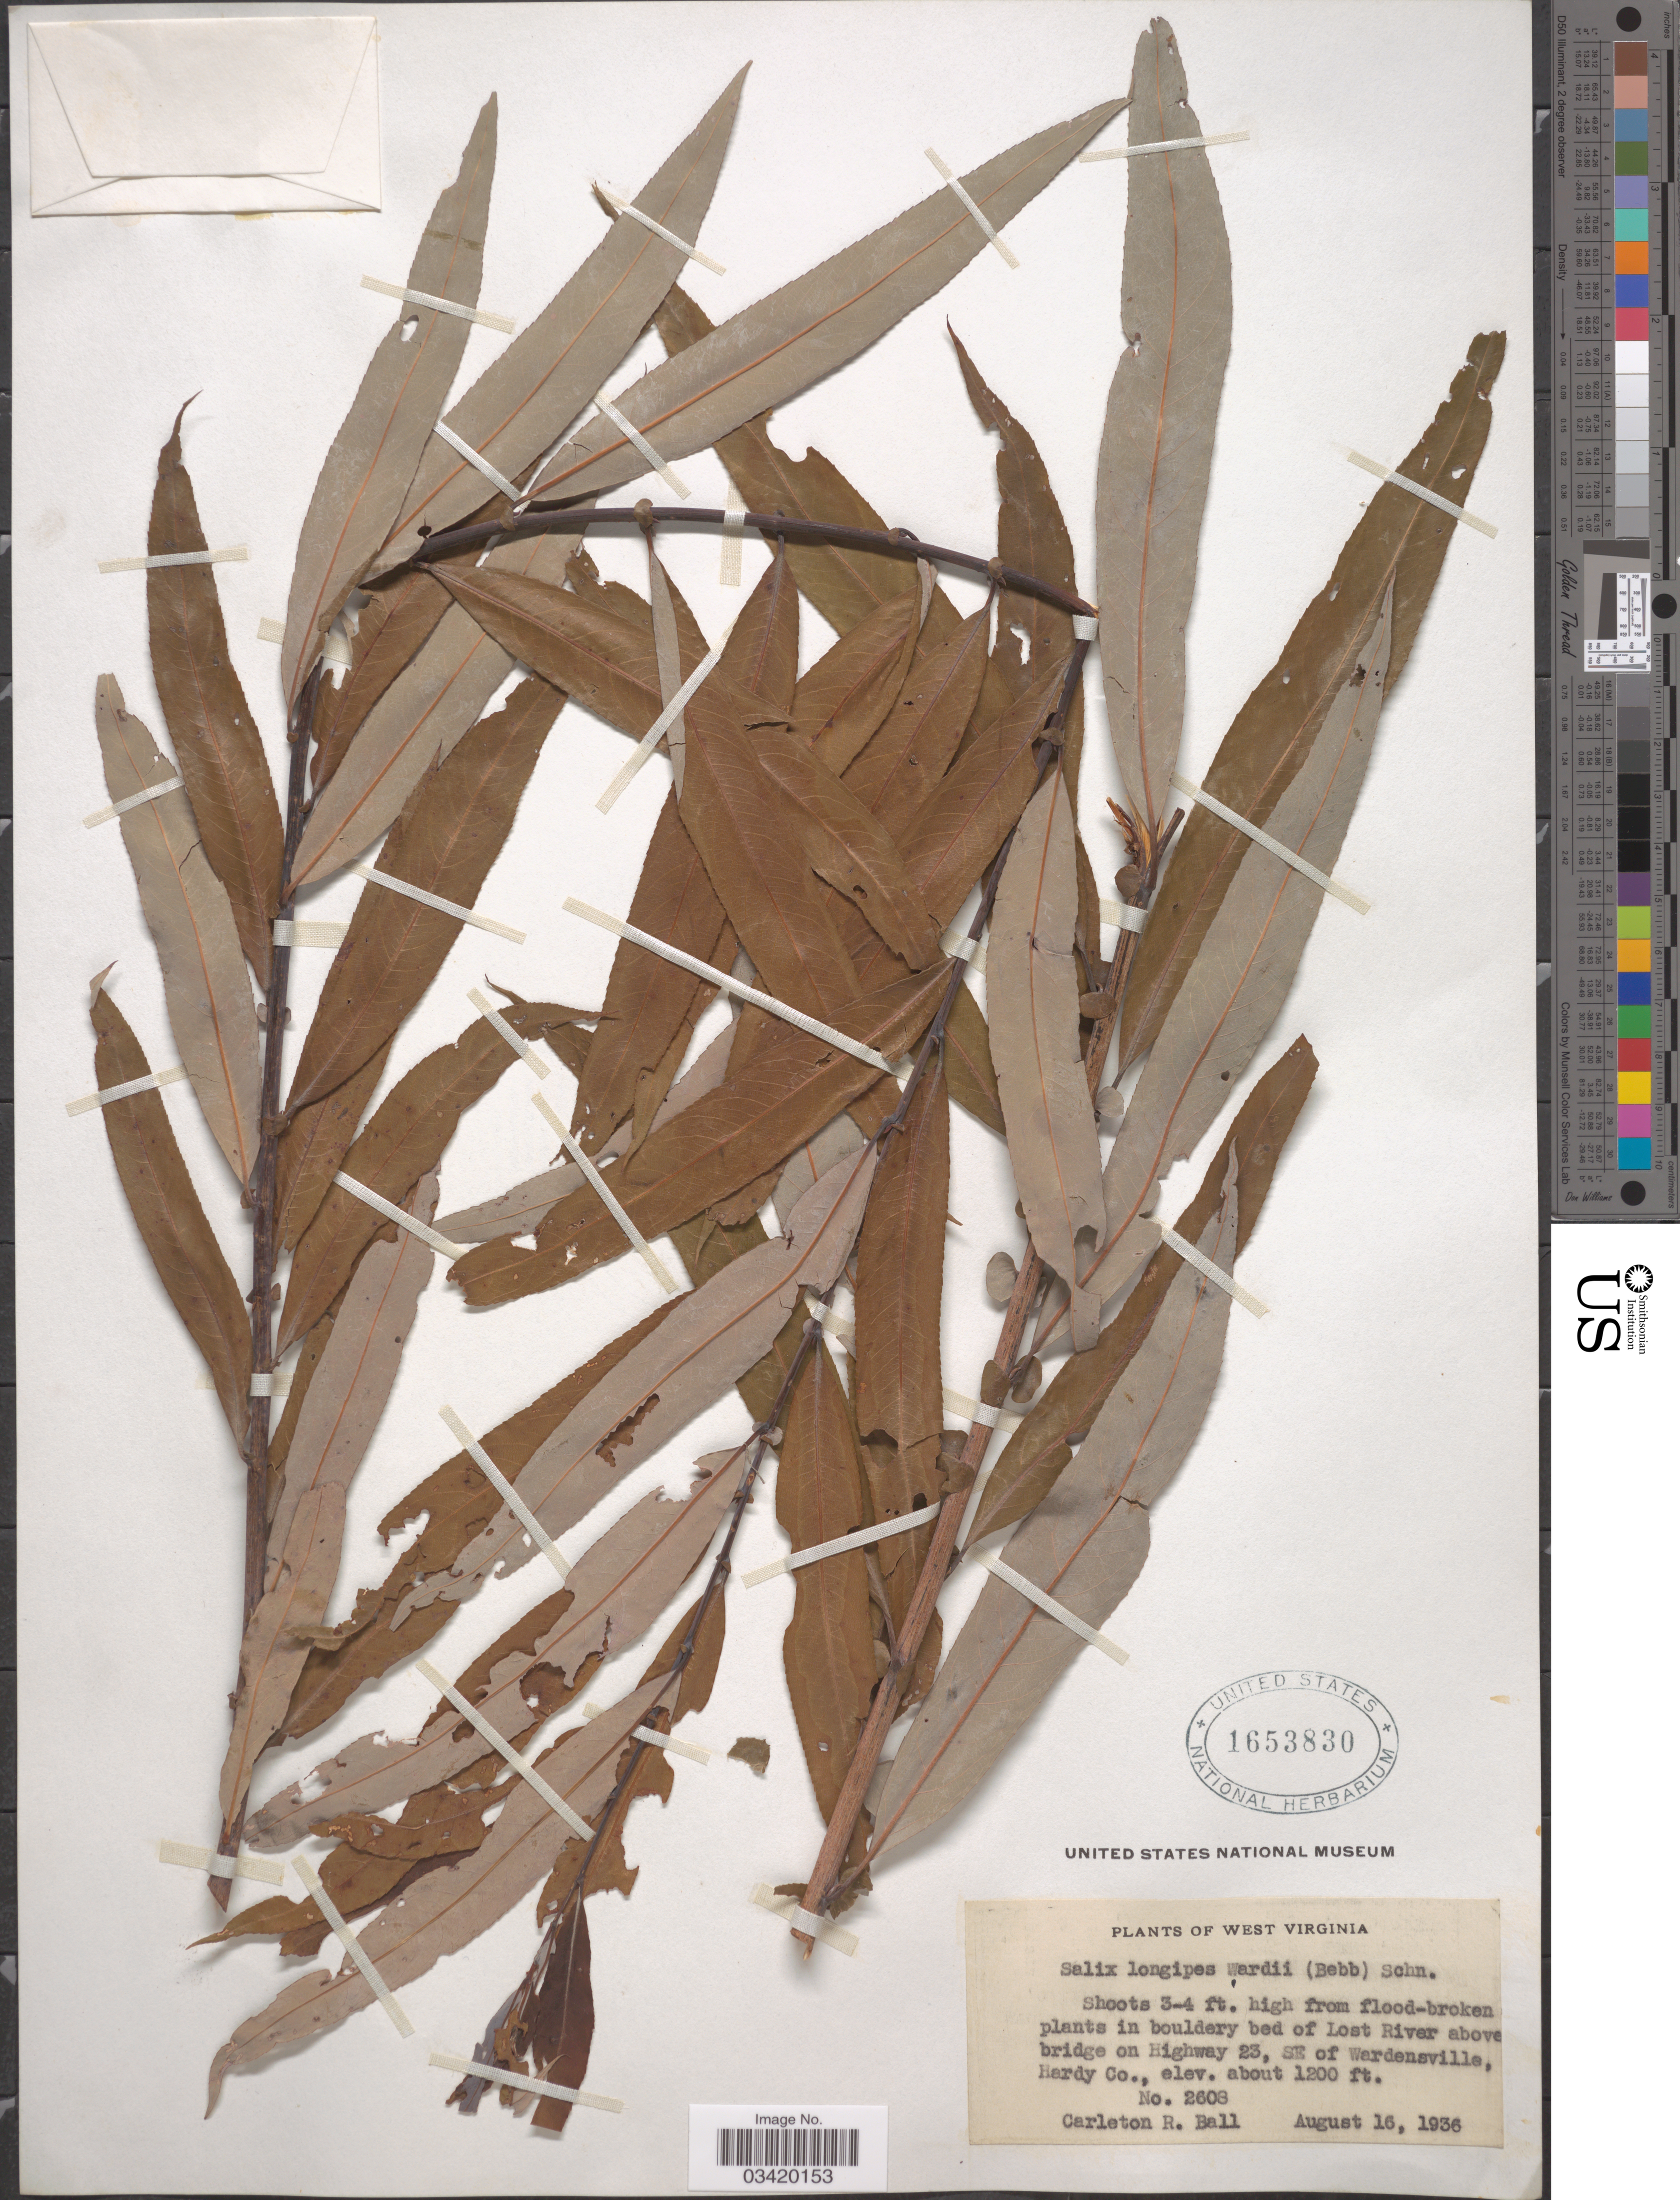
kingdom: Plantae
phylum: Tracheophyta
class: Magnoliopsida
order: Malpighiales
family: Salicaceae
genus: Salix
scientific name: Salix caroliniana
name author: Michx.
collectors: C. R. Ball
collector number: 2608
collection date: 1936-08-16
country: United States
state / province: West Virginia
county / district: Hardy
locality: In bouldery bed of Lost River above bridge on Highway 23, SE of Wardensville, Hardy Co.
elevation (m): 366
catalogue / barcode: US 1653830